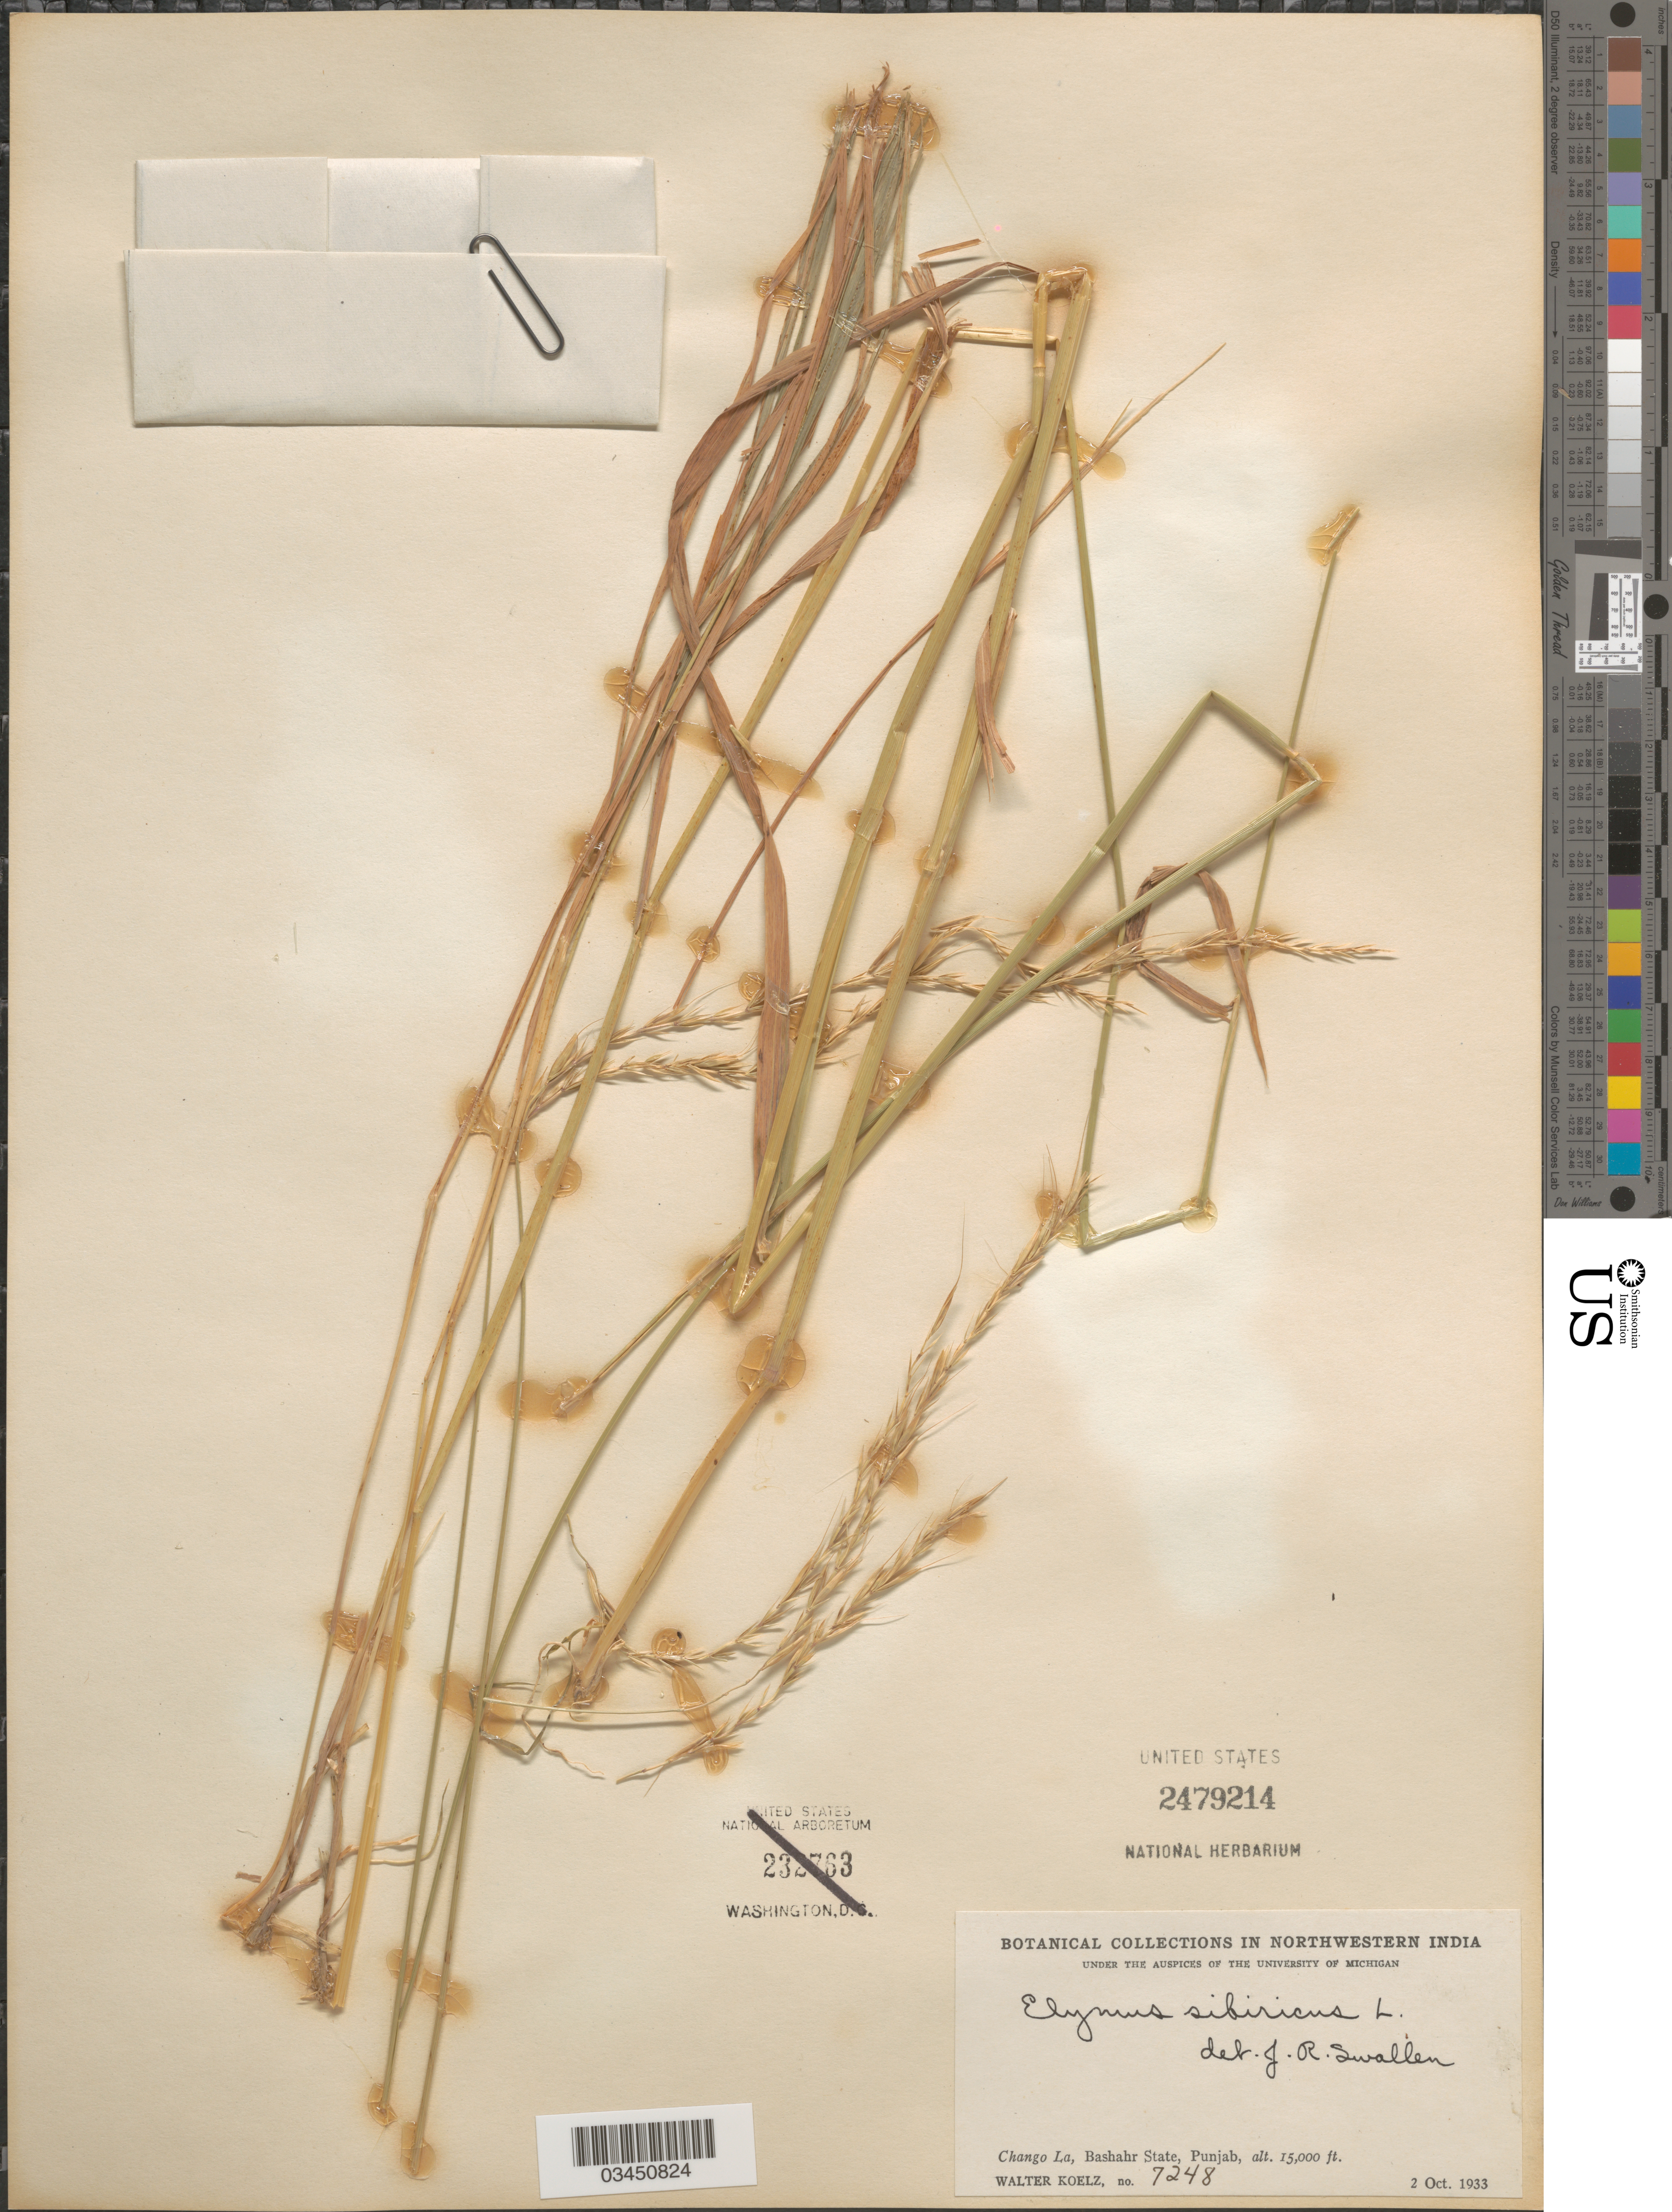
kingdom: Plantae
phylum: Tracheophyta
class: Liliopsida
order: Poales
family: Poaceae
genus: Elymus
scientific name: Elymus sibiricus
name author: L.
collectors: W. N. Koelz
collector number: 7248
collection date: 1933-10-02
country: India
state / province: Punjab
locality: Northwestern India. Chango La, Bashahr State.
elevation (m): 4572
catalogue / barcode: US 2479214